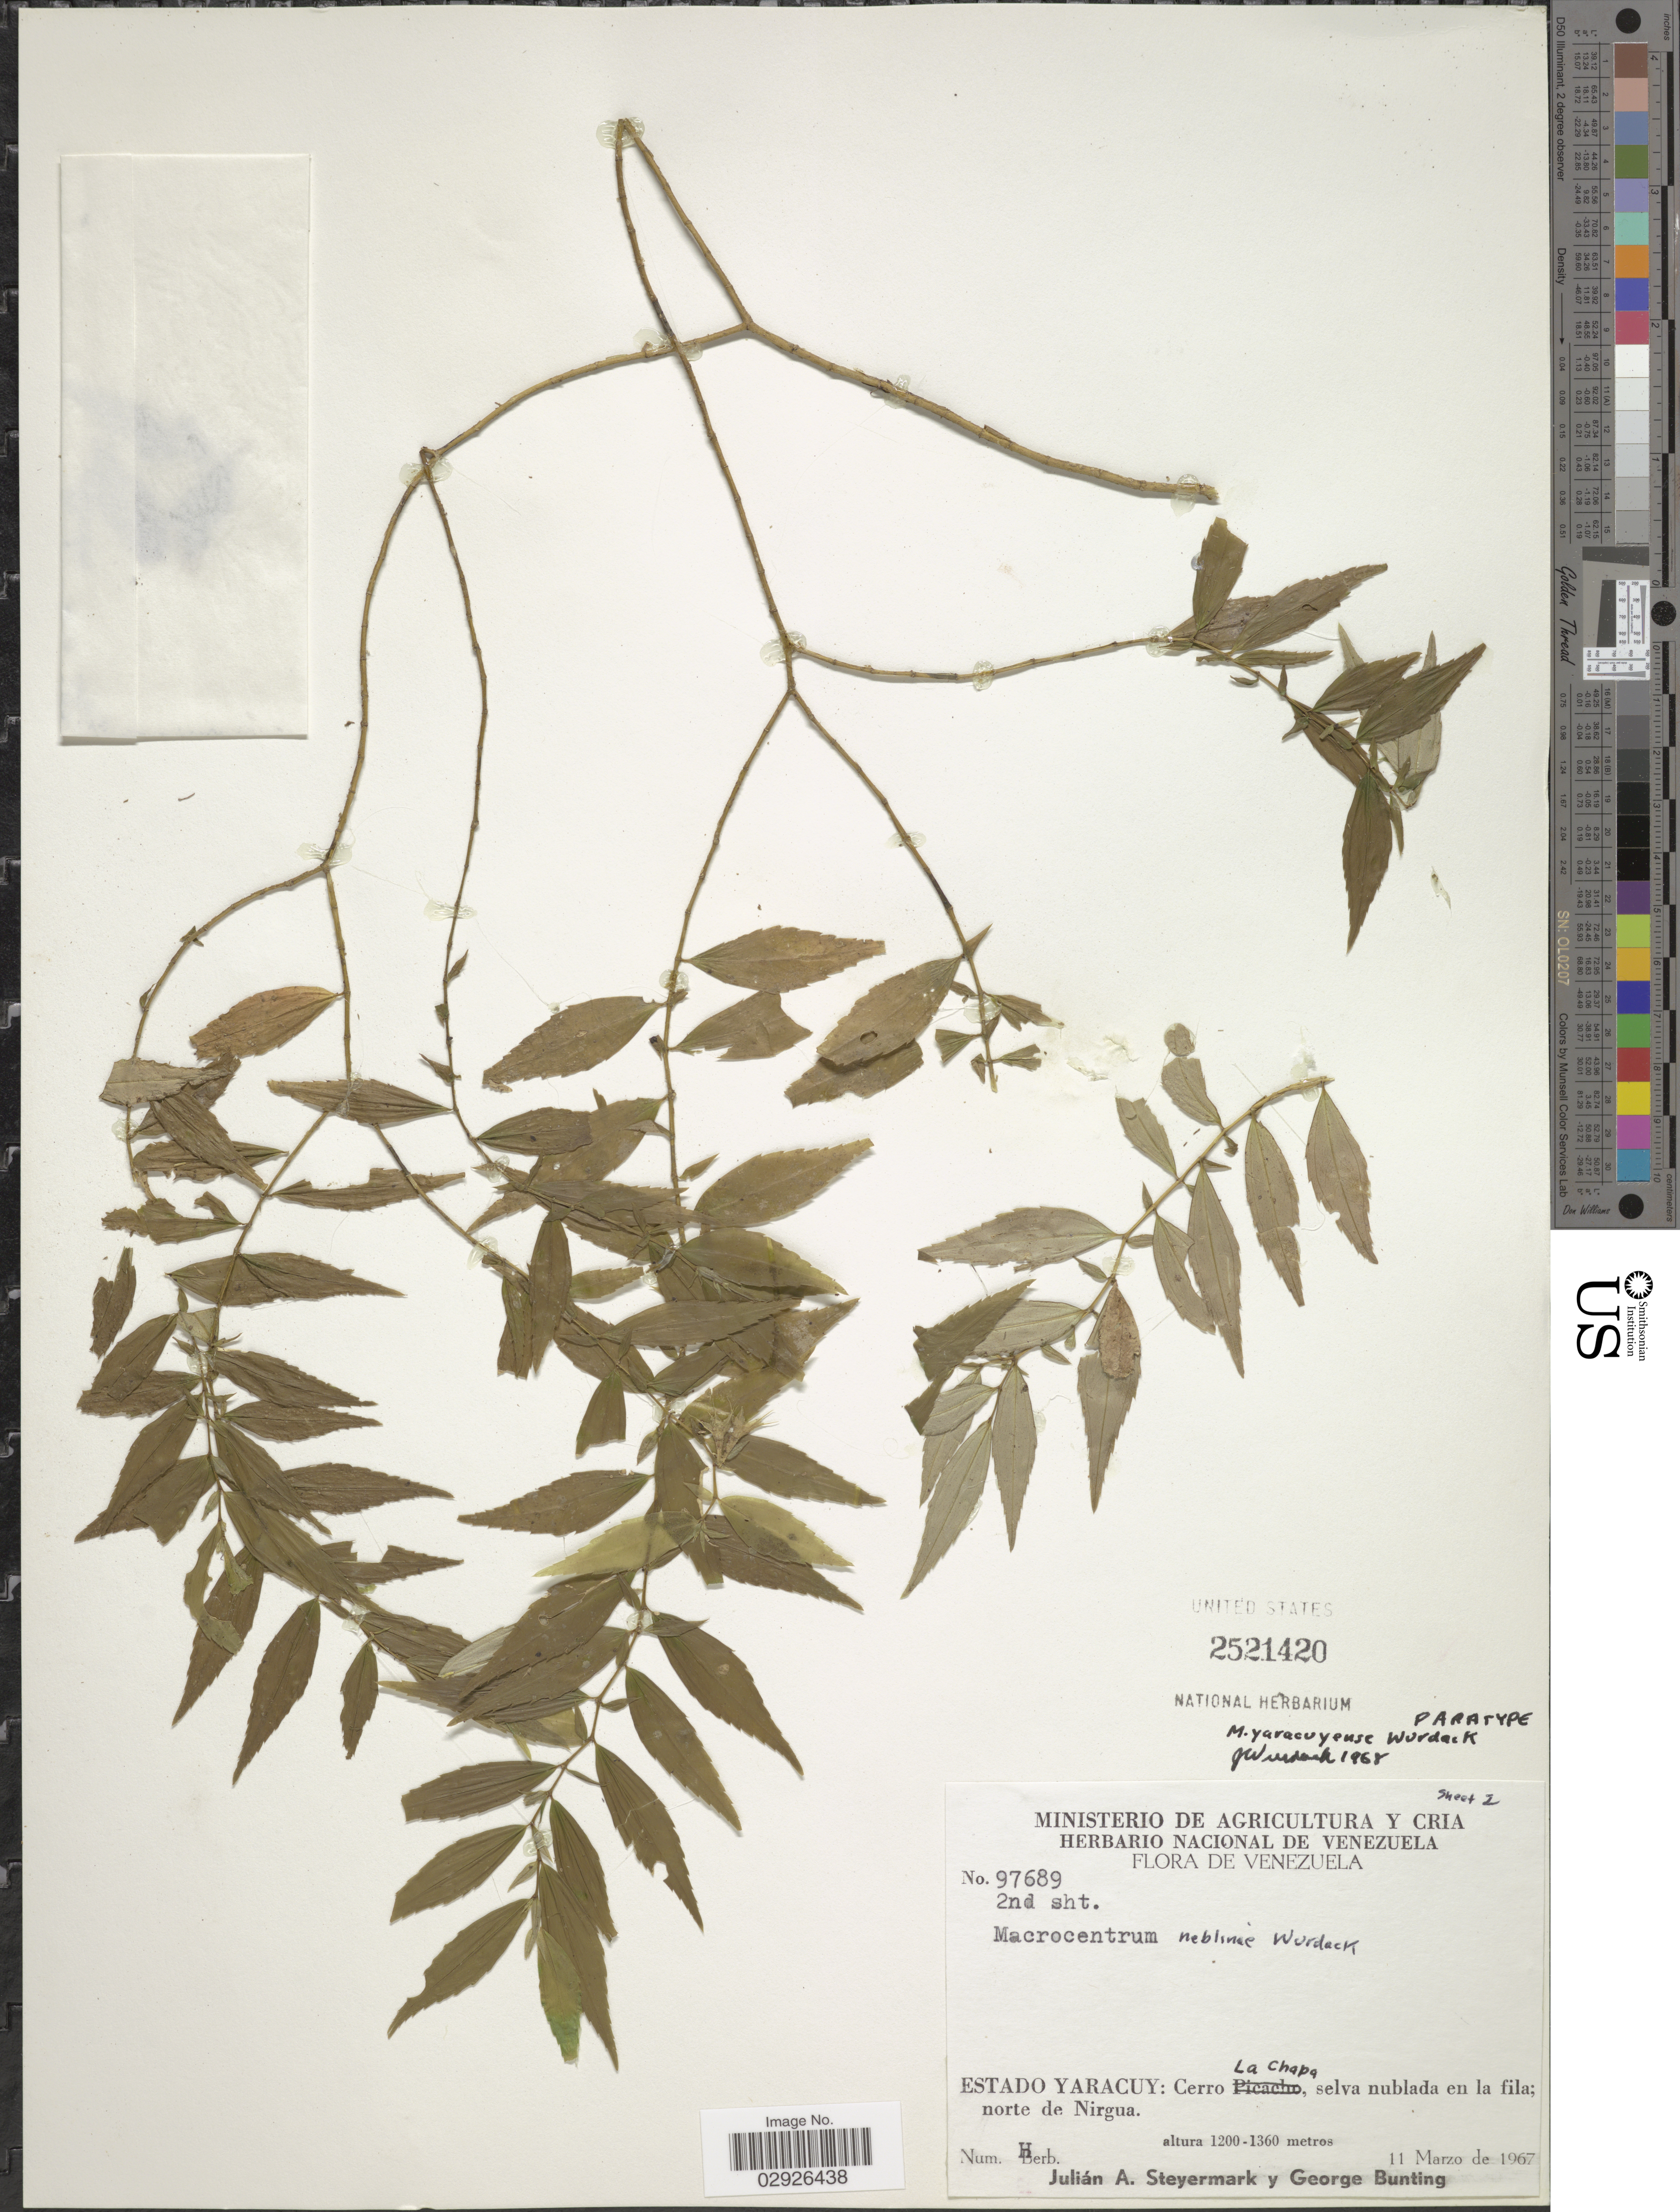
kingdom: Plantae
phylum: Tracheophyta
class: Magnoliopsida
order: Myrtales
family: Melastomataceae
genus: Macrocentrum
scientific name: Macrocentrum yaracuyense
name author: Wurdack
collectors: J. Steyermark & G. S. Bunting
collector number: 97689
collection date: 1967-03-11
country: Venezuela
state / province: Yaracuy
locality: Cerro La Chapa selva nublada en la fila; norte de Nirgua.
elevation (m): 1200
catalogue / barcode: US 2521420